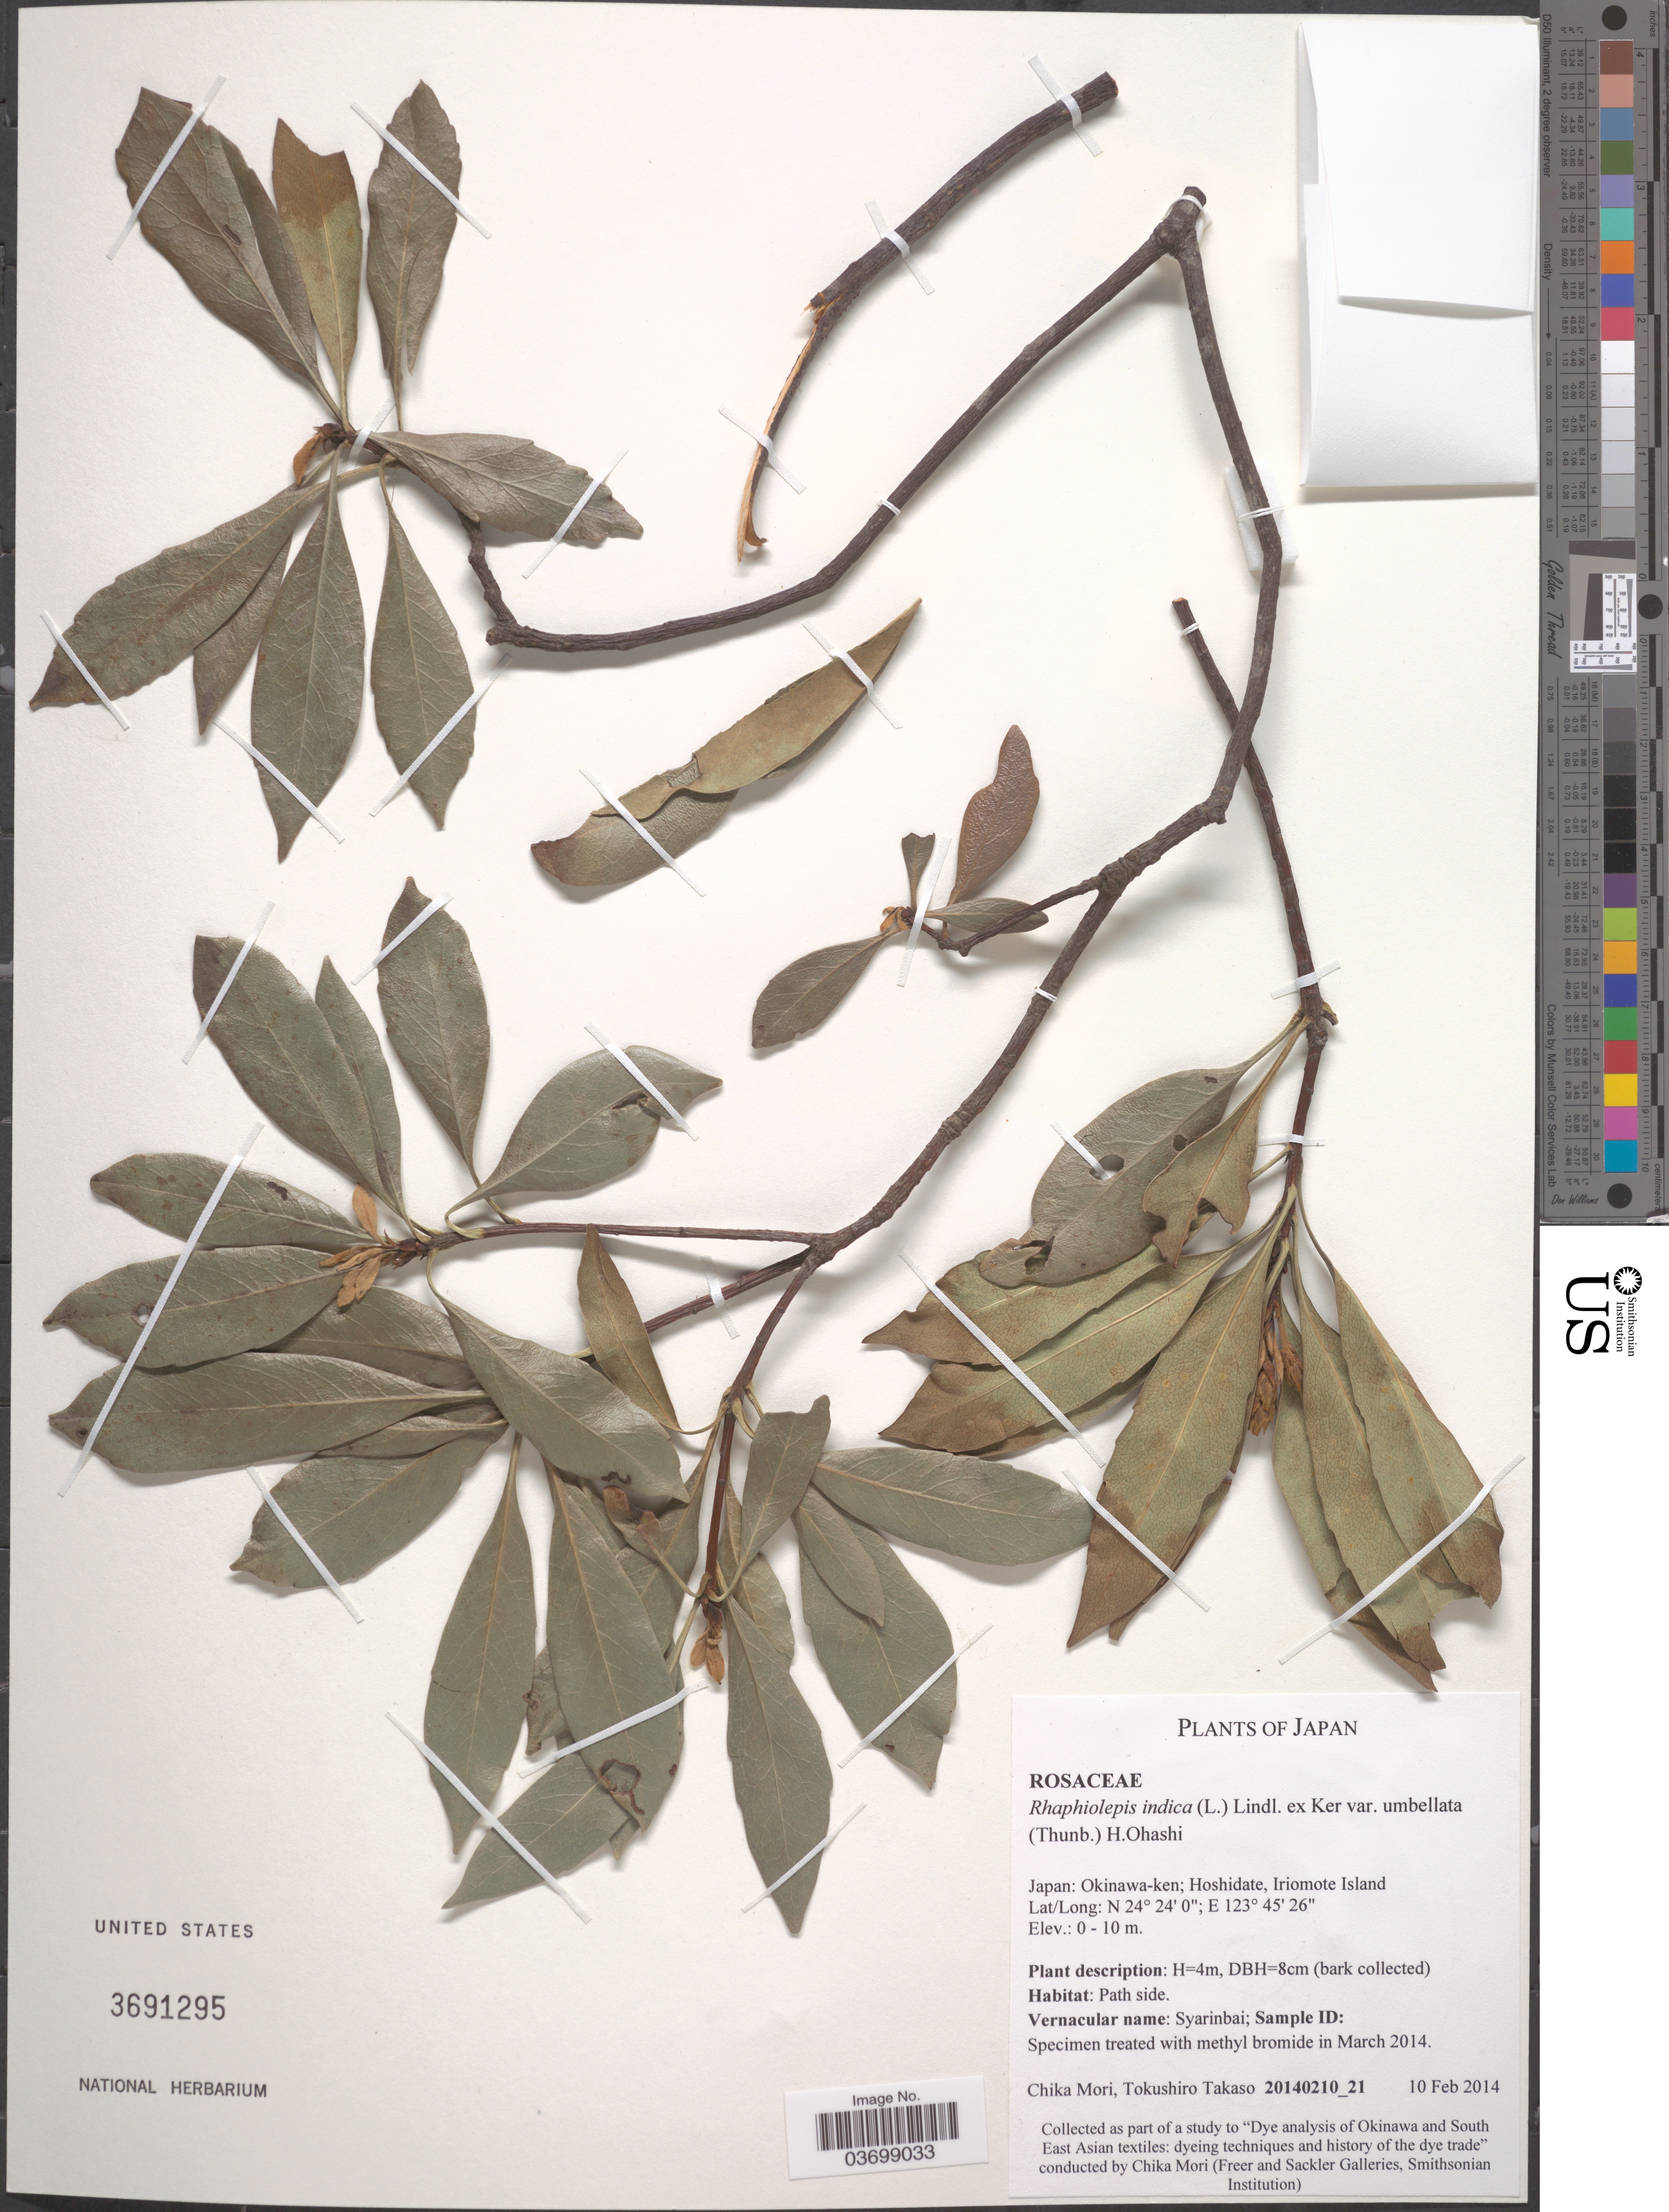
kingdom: Plantae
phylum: Tracheophyta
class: Magnoliopsida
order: Rosales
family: Rosaceae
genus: Rhaphiolepis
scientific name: Rhaphiolepis indica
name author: (L.) Lindl.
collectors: C. Mori & T. Takaso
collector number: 20140210_21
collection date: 2014-02-10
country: Japan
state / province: Okinawa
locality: Okinawa-ken; Hoshidate, Iriomote Island.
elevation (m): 0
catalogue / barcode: US 3691295